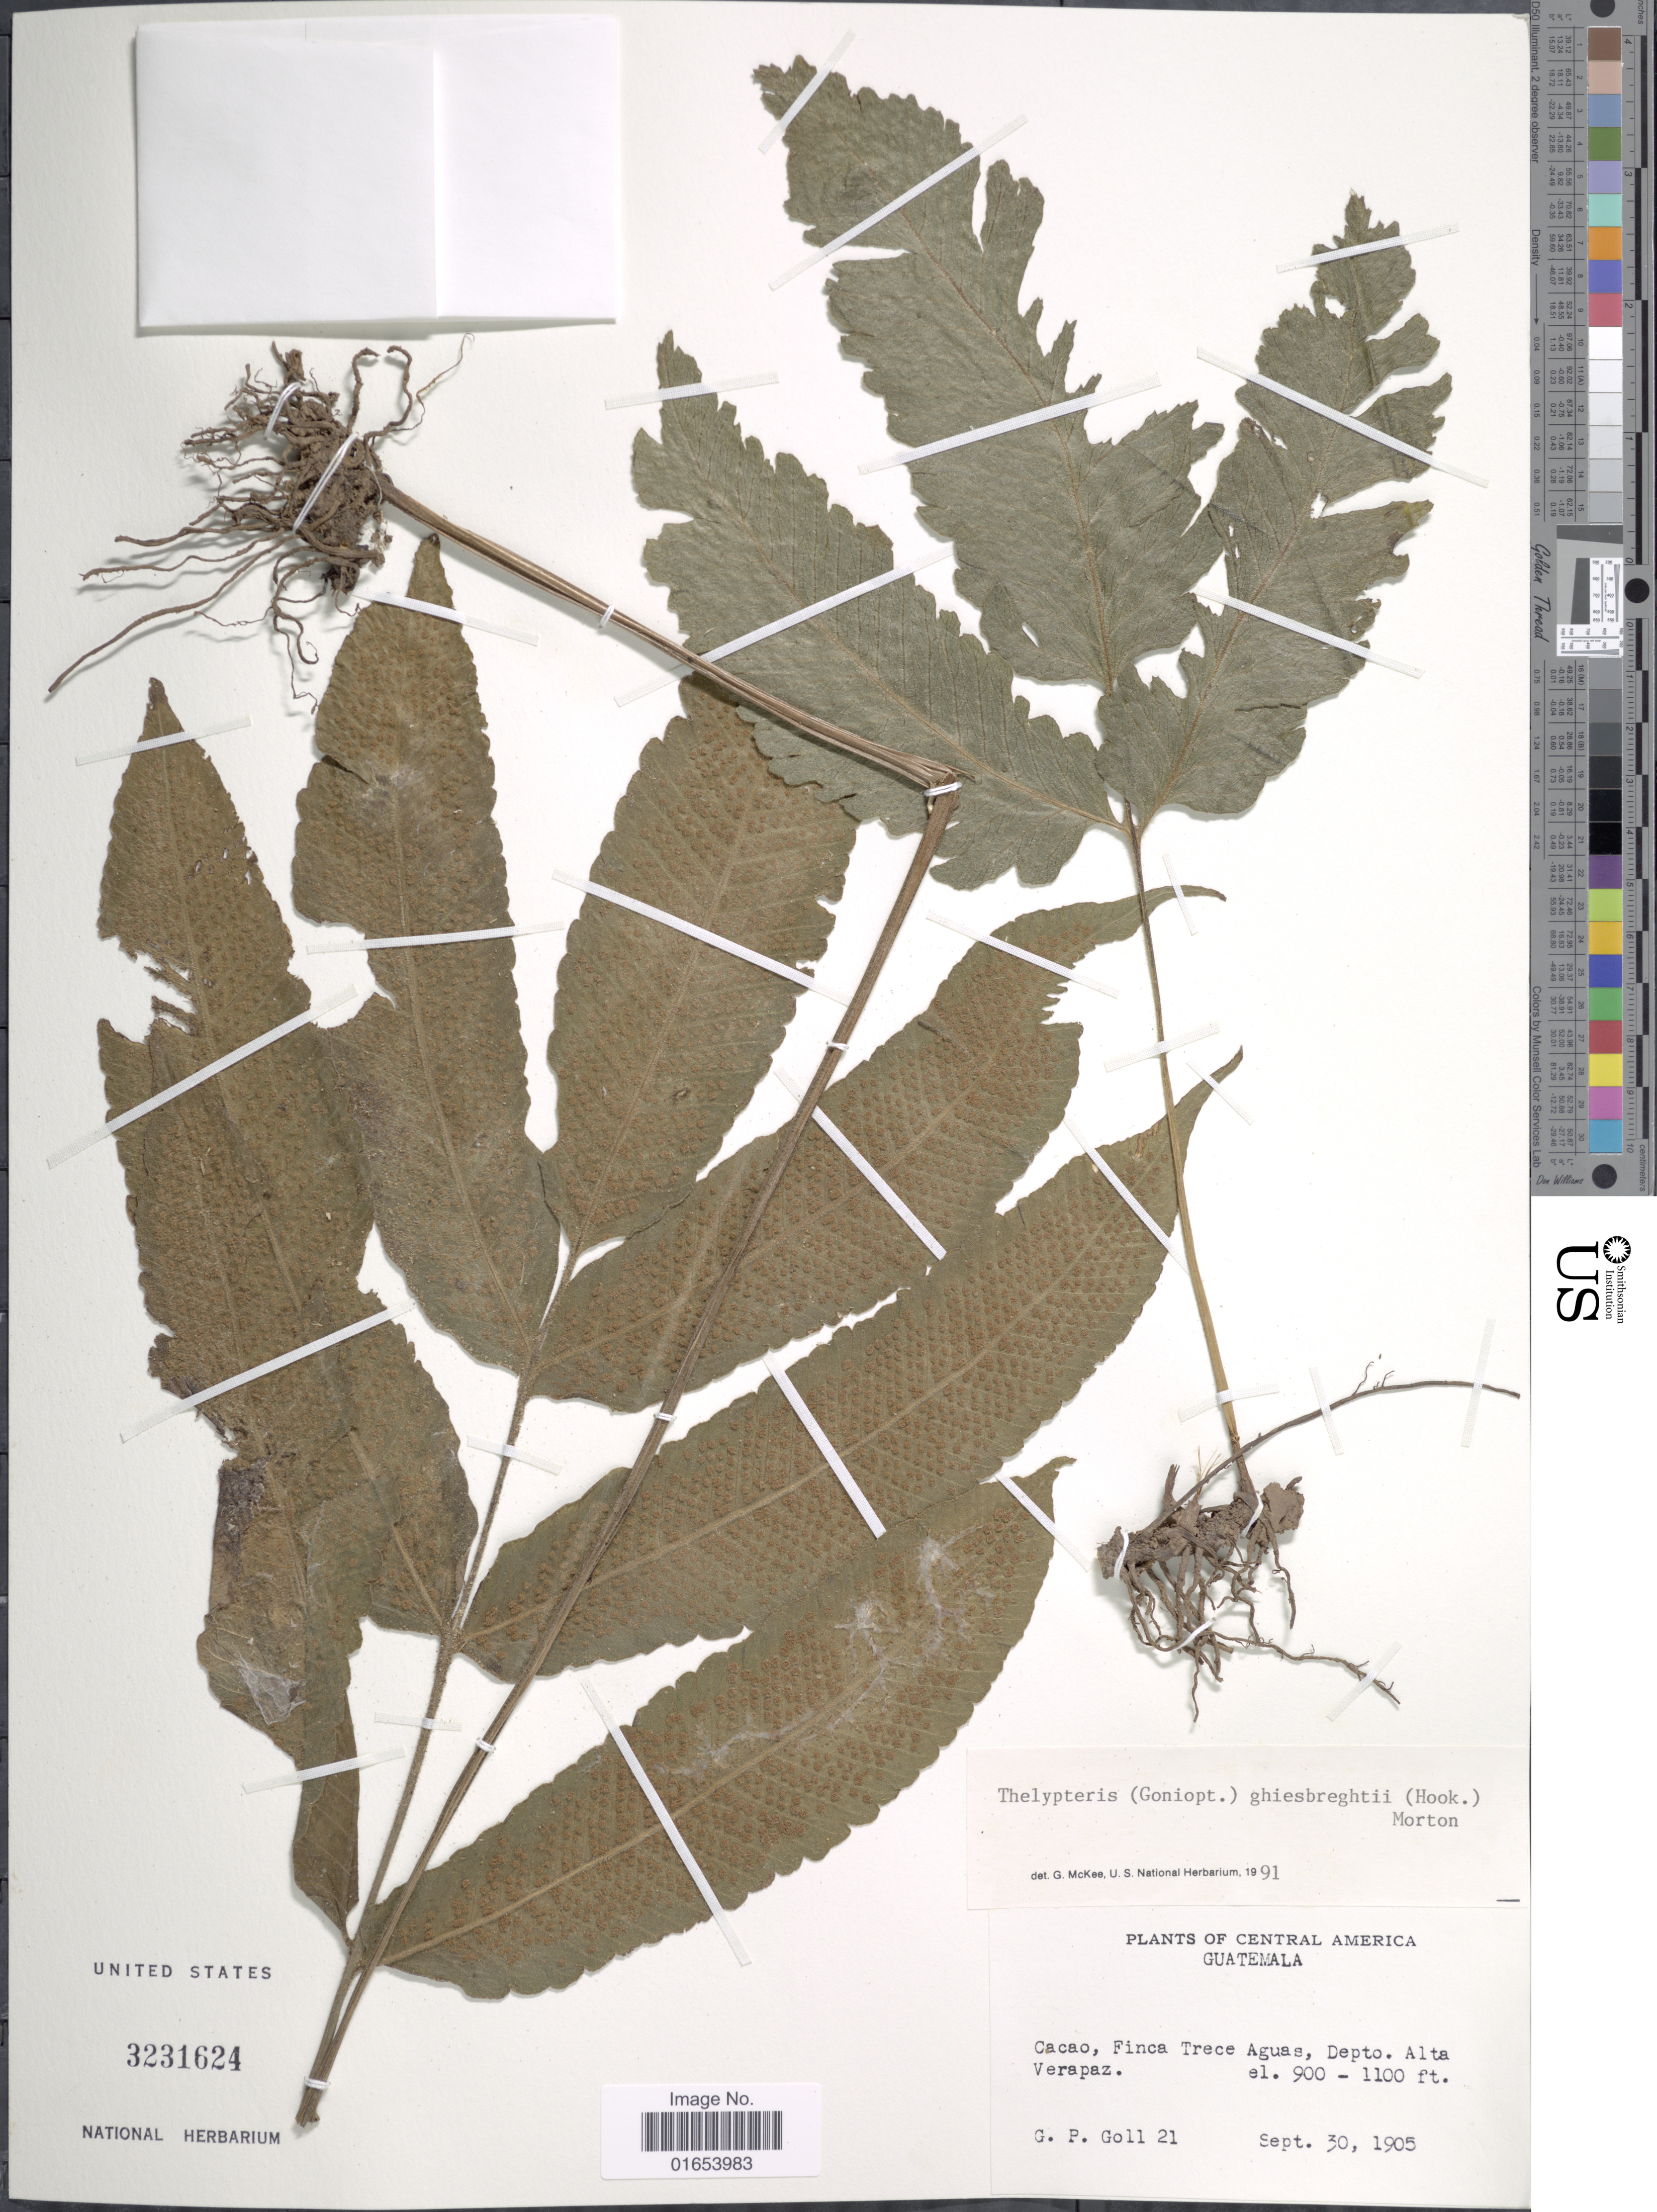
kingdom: Plantae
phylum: Tracheophyta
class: Polypodiopsida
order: Polypodiales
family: Thelypteridaceae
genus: Goniopteris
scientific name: Goniopteris ghiesbreghtii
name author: (Linden) J. Sm.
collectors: G. P. Goll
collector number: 21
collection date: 1905-09-30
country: Guatemala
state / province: Alta Verapaz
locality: Central America, Guatemala, Cacao, Finca Trece Aguas, Depto. Alta Verapaz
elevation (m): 900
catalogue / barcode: US 3231624